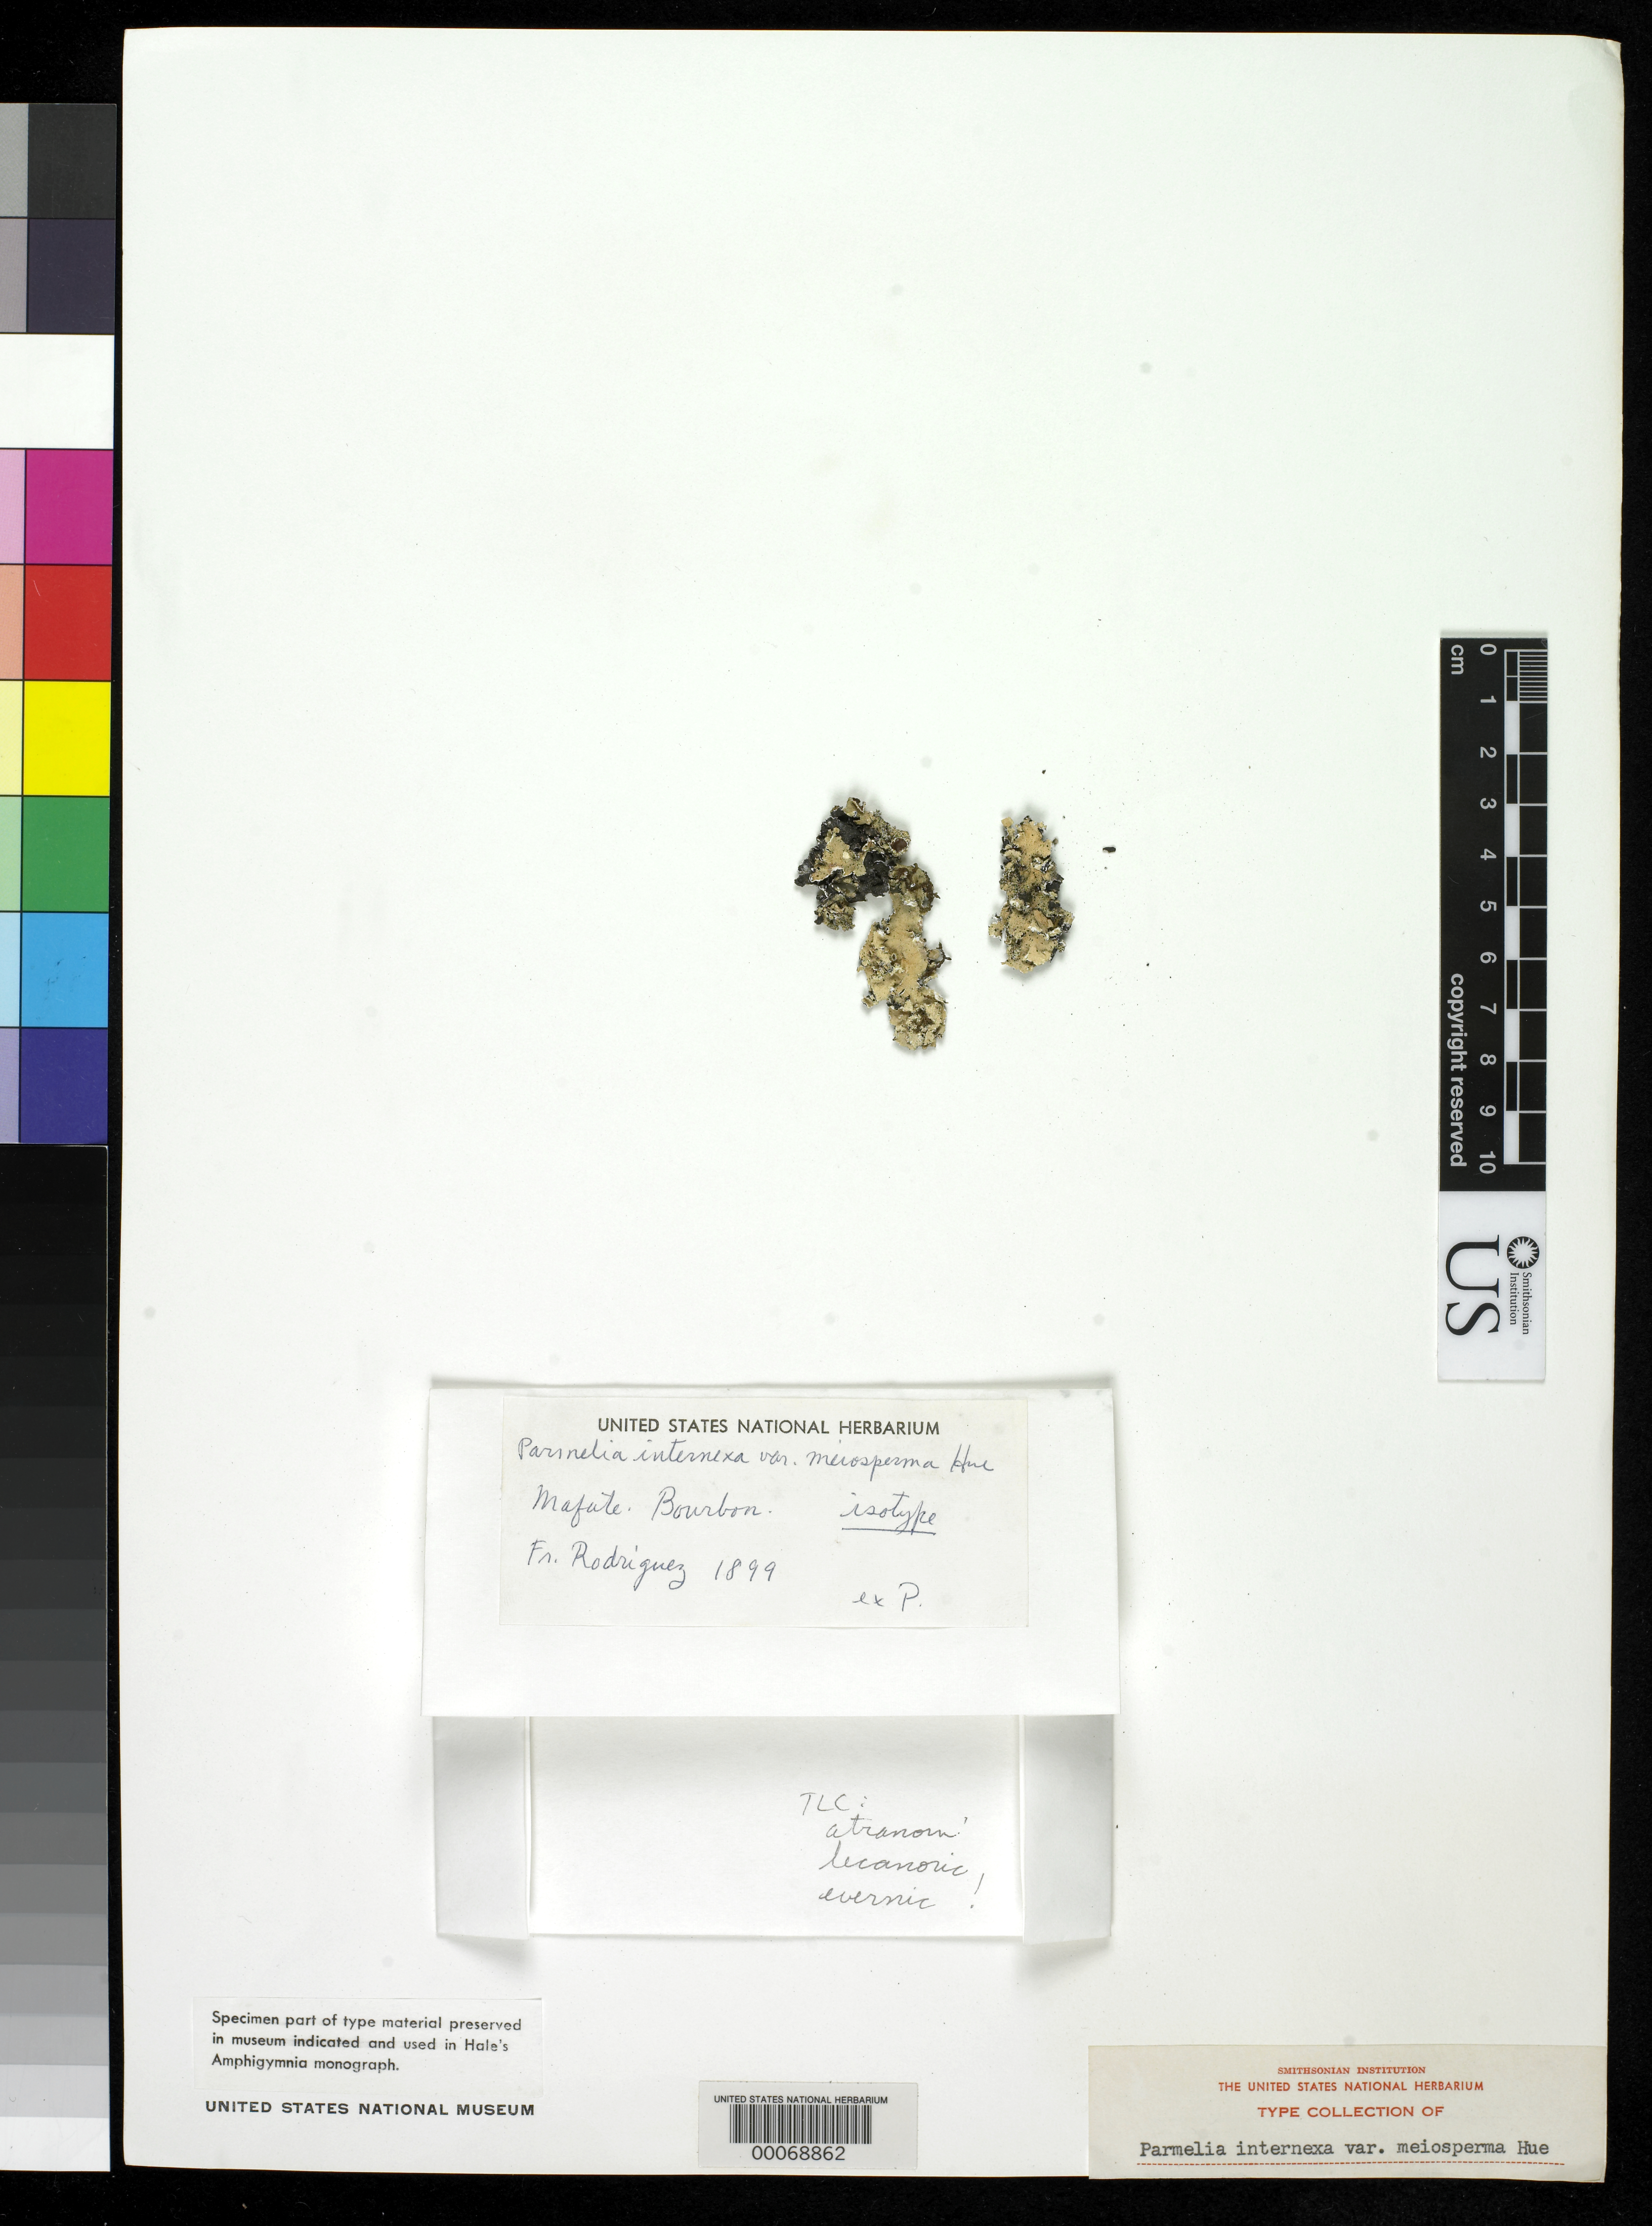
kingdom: Fungi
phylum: Ascomycota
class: Lecanoromycetes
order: Lecanorales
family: Parmeliaceae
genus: Parmelia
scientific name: Parmelia internexa f. meiosperma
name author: Hue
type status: Isotype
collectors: Rodriguez, --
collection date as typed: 1899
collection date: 1899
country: Réunion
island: Réunion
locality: Mafate, Bourbon.